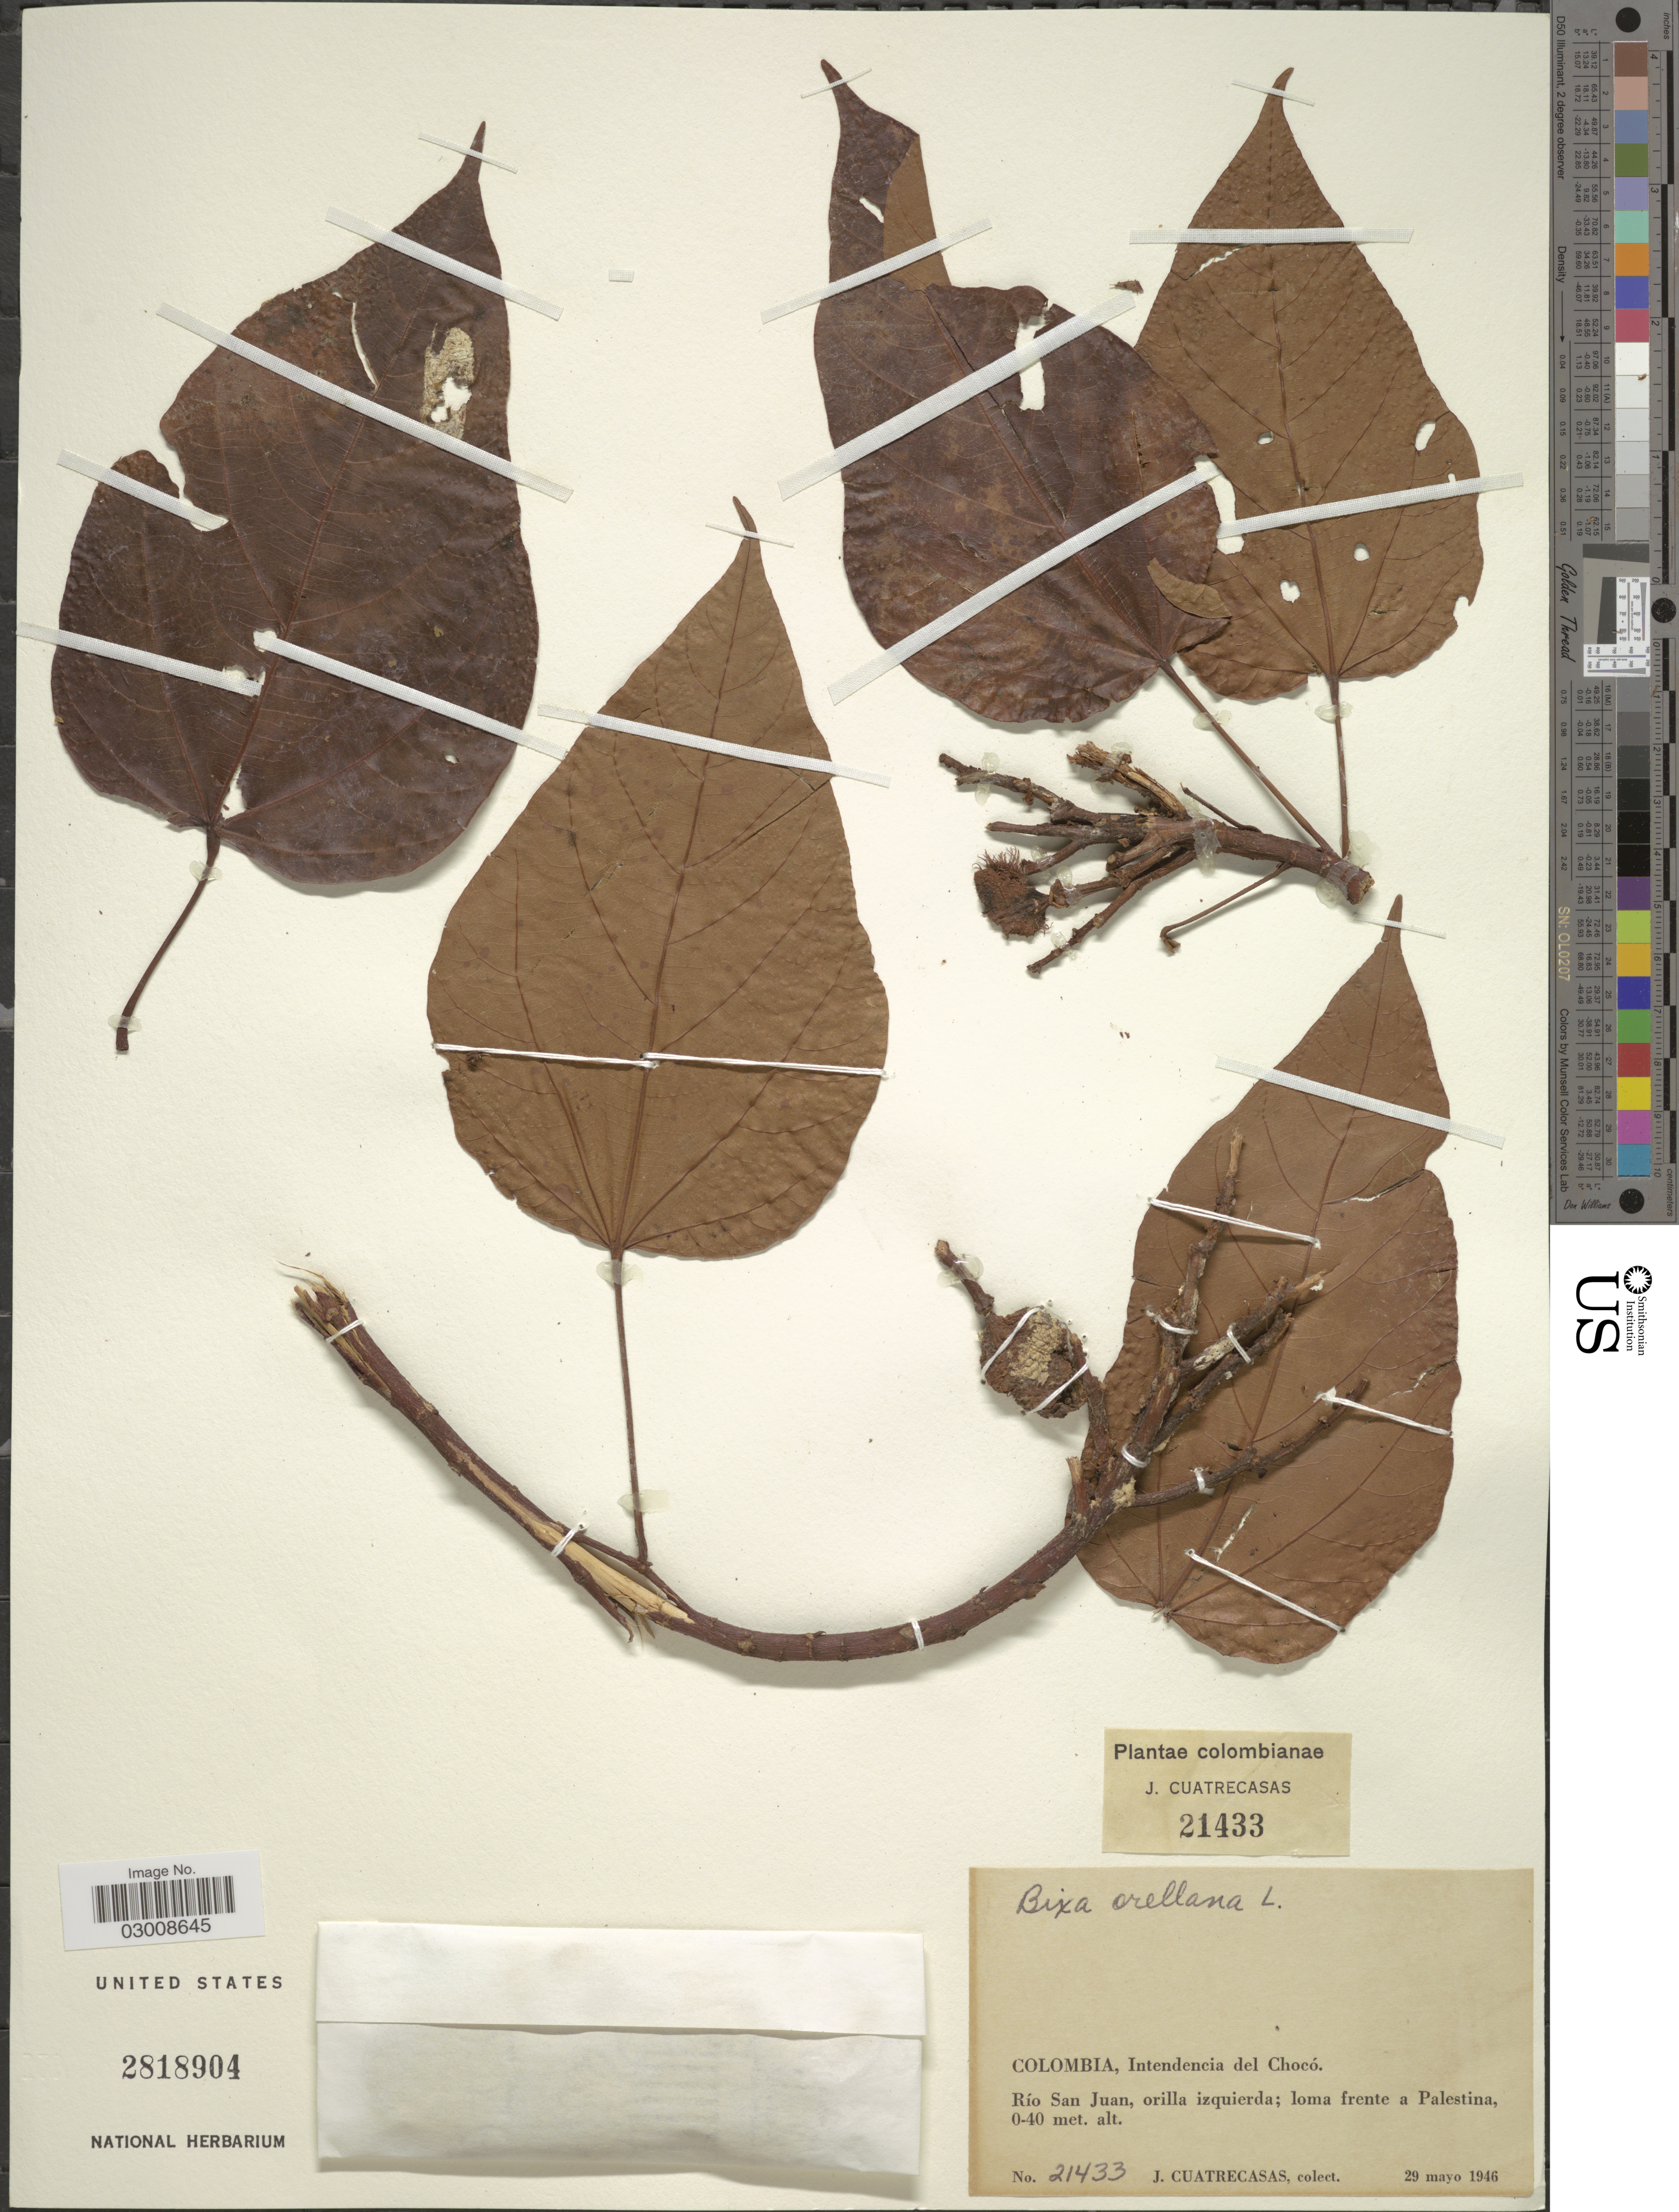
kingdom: Plantae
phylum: Tracheophyta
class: Magnoliopsida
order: Malvales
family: Bixaceae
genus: Bixa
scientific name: Bixa orellana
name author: L.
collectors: J. Cuatrecasas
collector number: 21433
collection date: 1946-05-29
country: Colombia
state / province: Chocó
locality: Río San Juan, orilla izquierda; loma frente a Palestina.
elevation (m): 0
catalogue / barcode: US 2818904